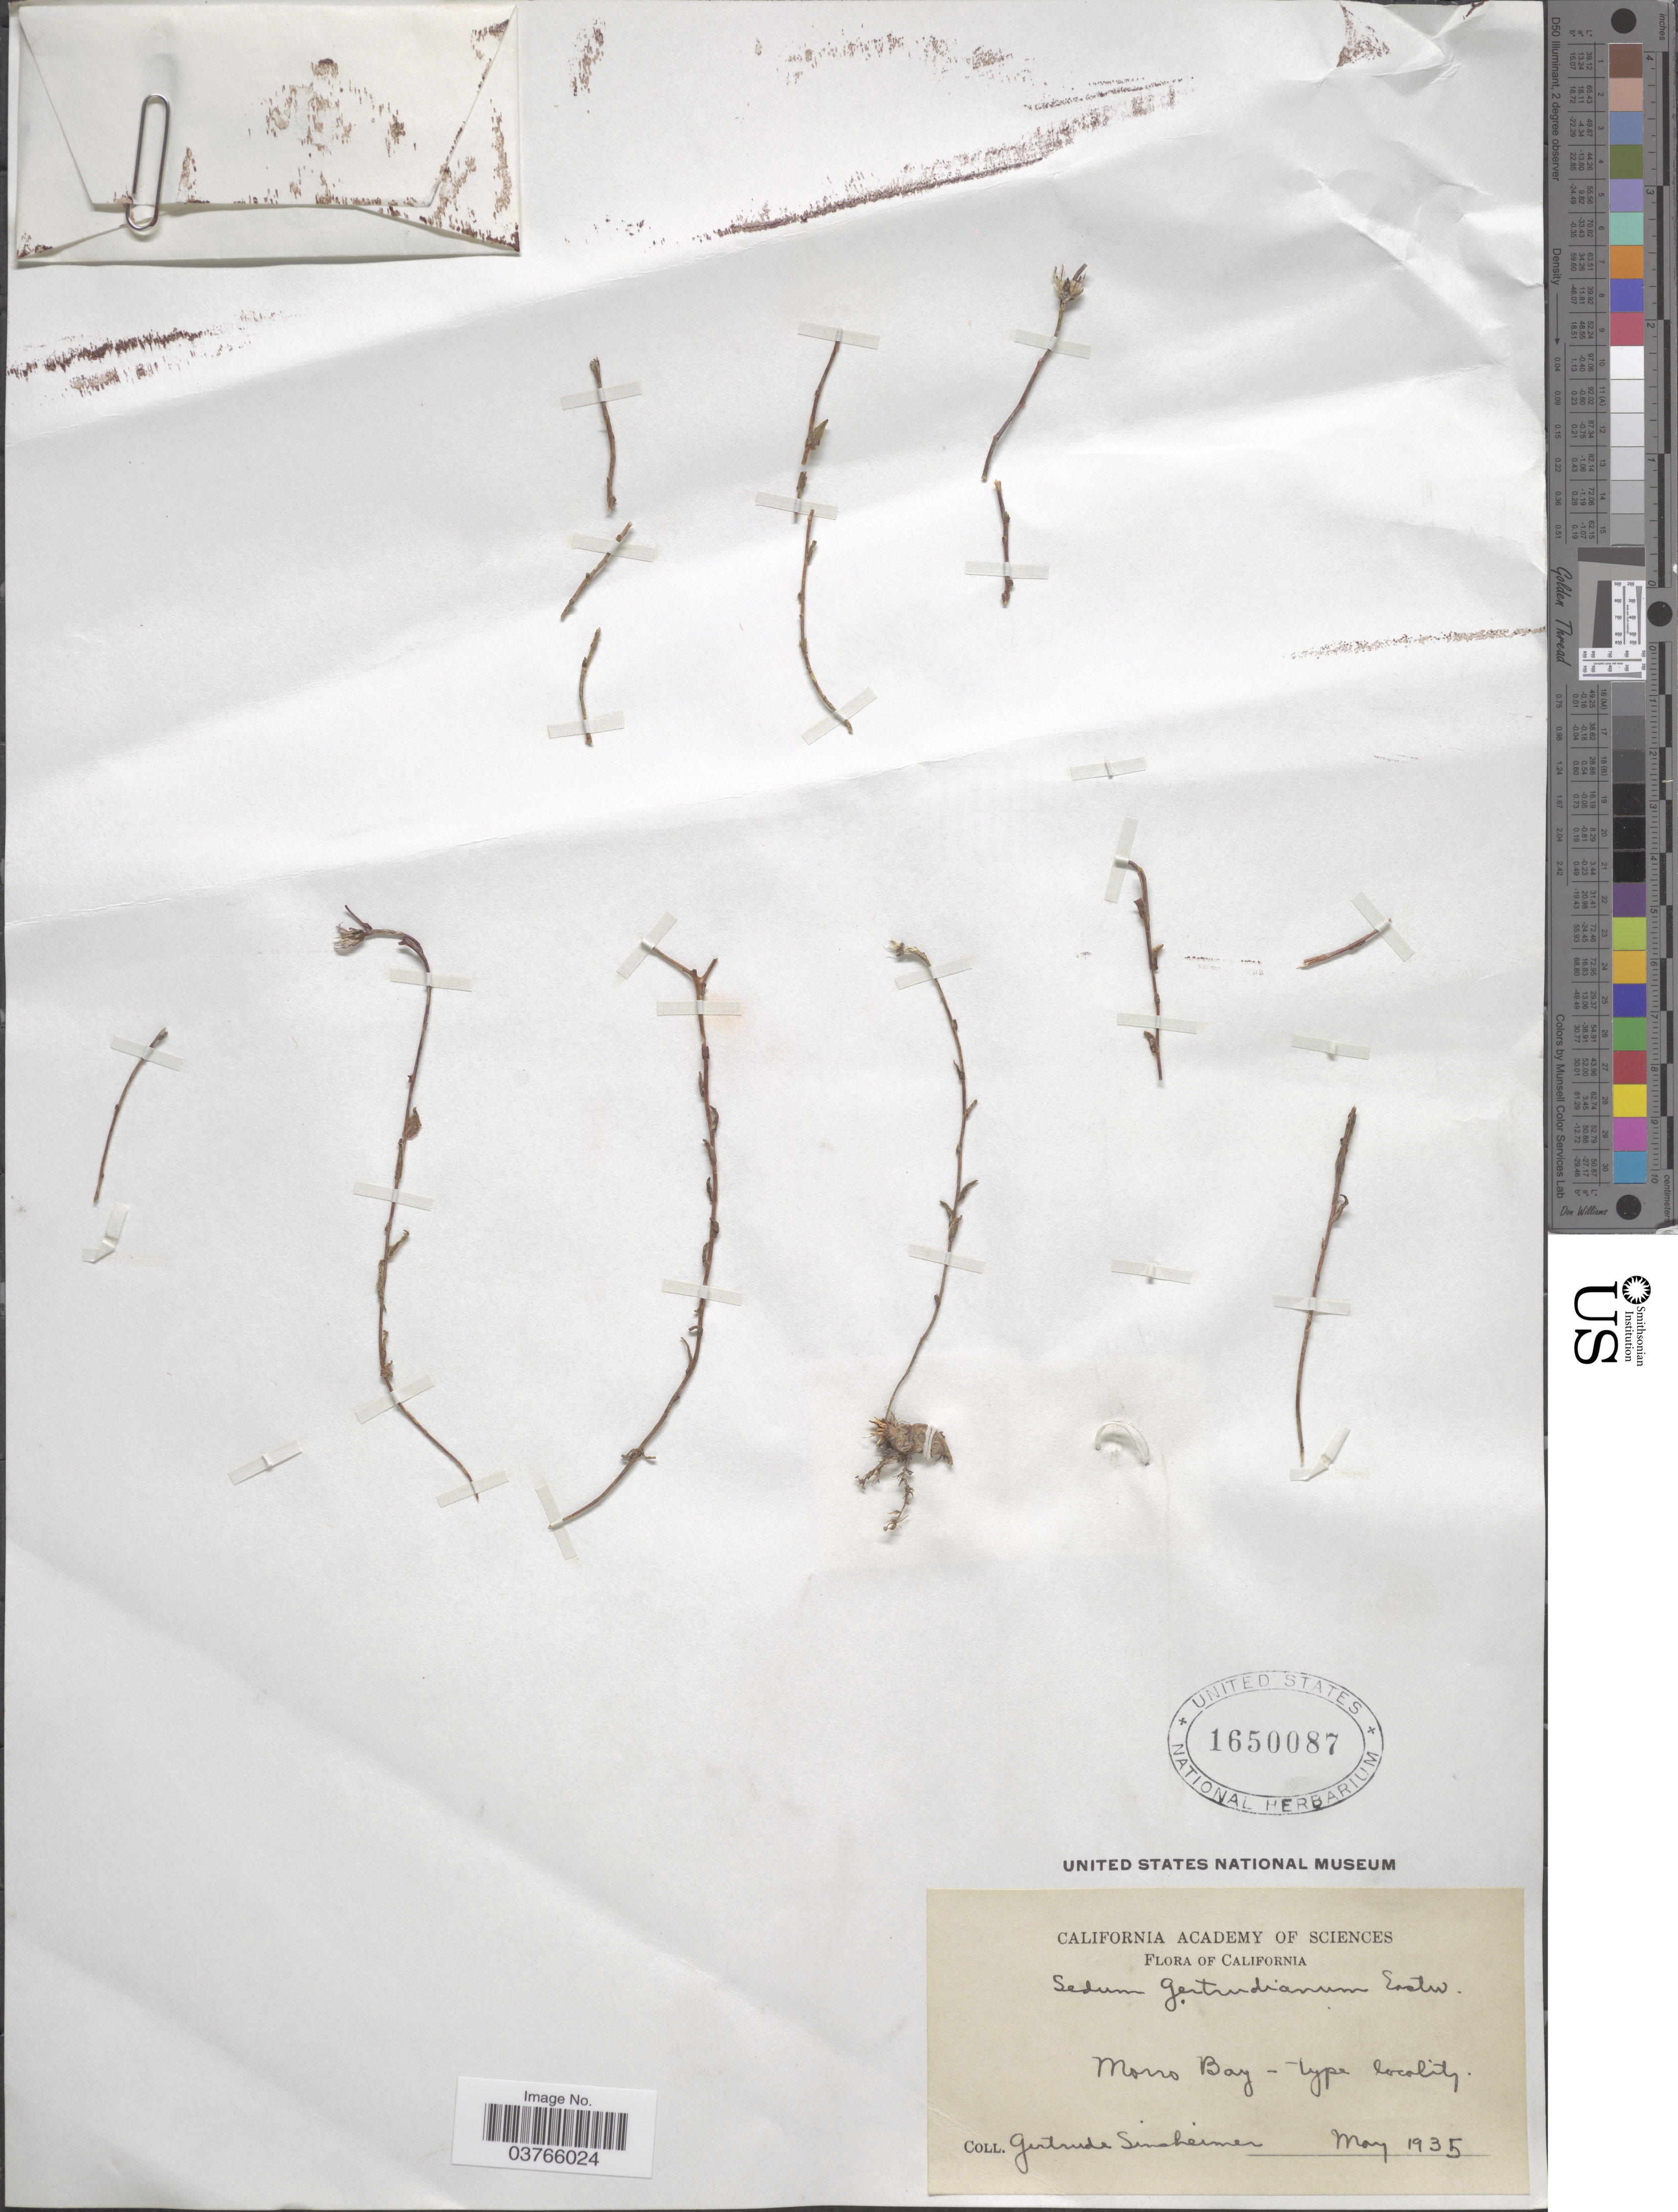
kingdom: Plantae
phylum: Tracheophyta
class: Magnoliopsida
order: Saxifragales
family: Crassulaceae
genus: Sedum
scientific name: Sedum gertrudianum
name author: Eastw.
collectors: G. Sinsheimer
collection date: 1935-05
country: United States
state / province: California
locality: Morro Bay.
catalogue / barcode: US 1650087